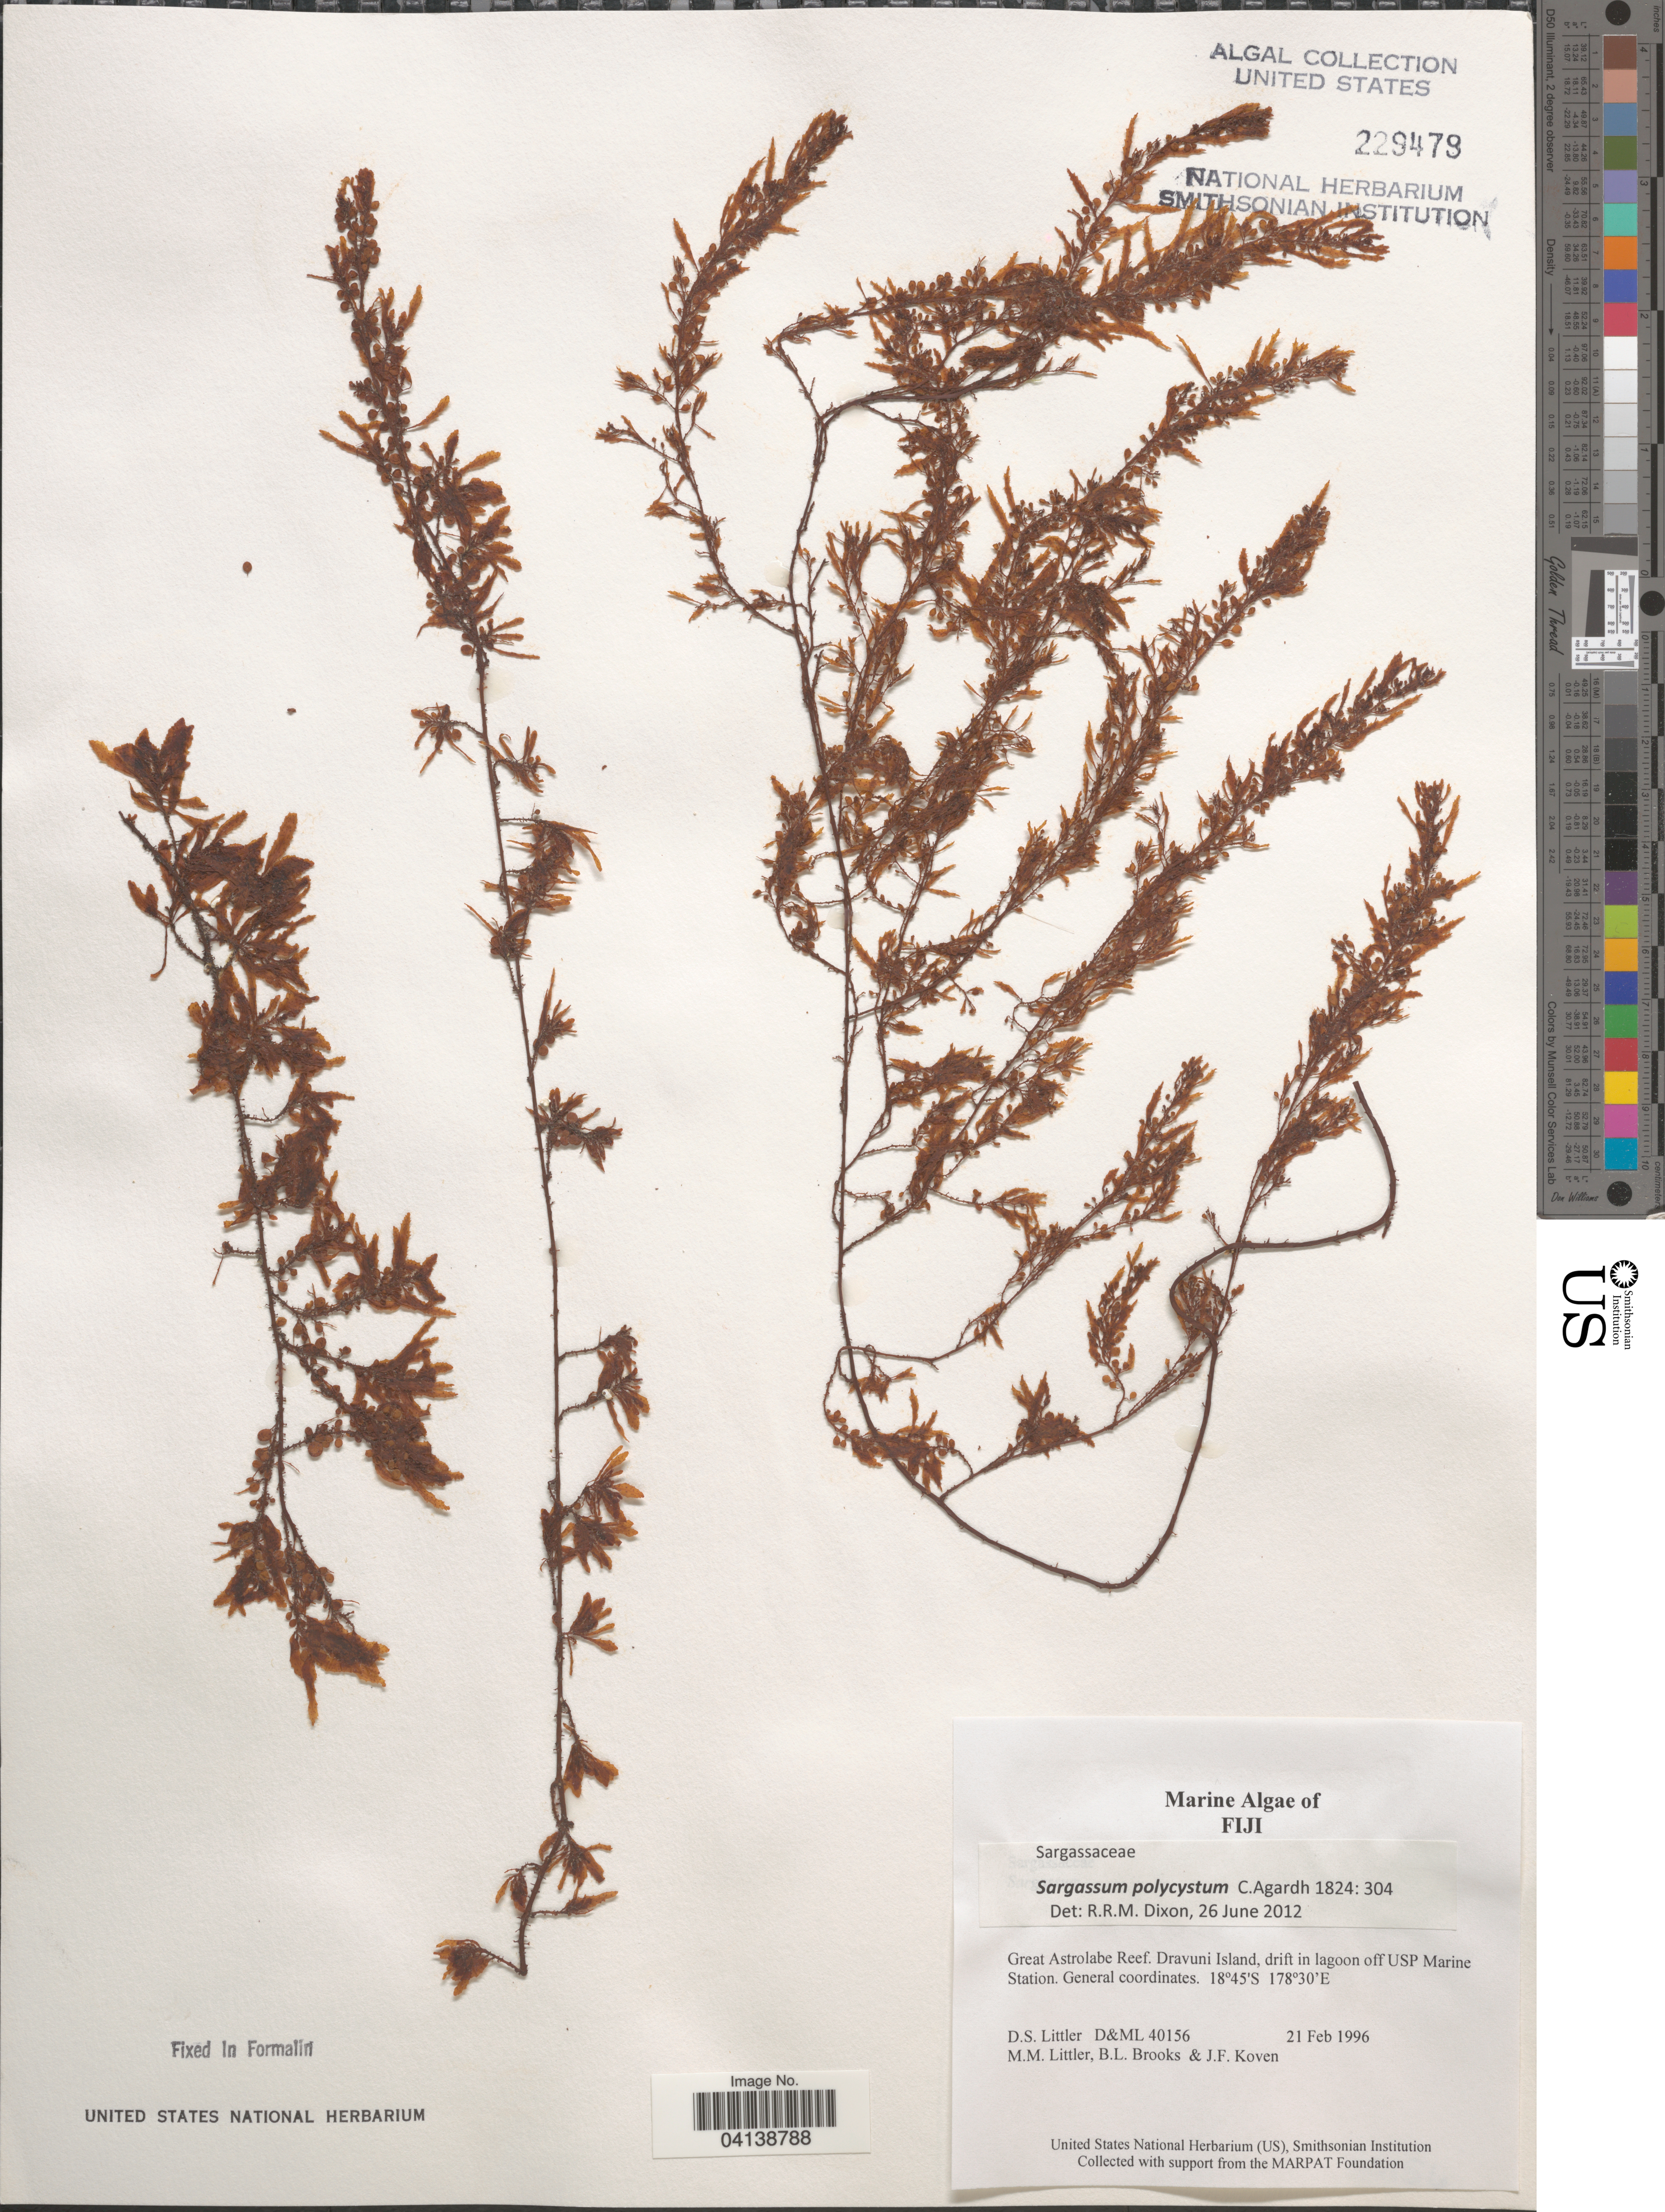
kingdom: Chromista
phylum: Ochrophyta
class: Phaeophyceae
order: Fucales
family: Sargassaceae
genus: Sargassum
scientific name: Sargassum polycystum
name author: C. Agardh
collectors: D. S. Littler, B. Brooks & J. Koven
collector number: D&ML40156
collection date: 1996-02-21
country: Fiji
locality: Great Astrolabe Reef. Dravuni Island, drift in lagoon off USP Marine Station.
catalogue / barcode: US 229479